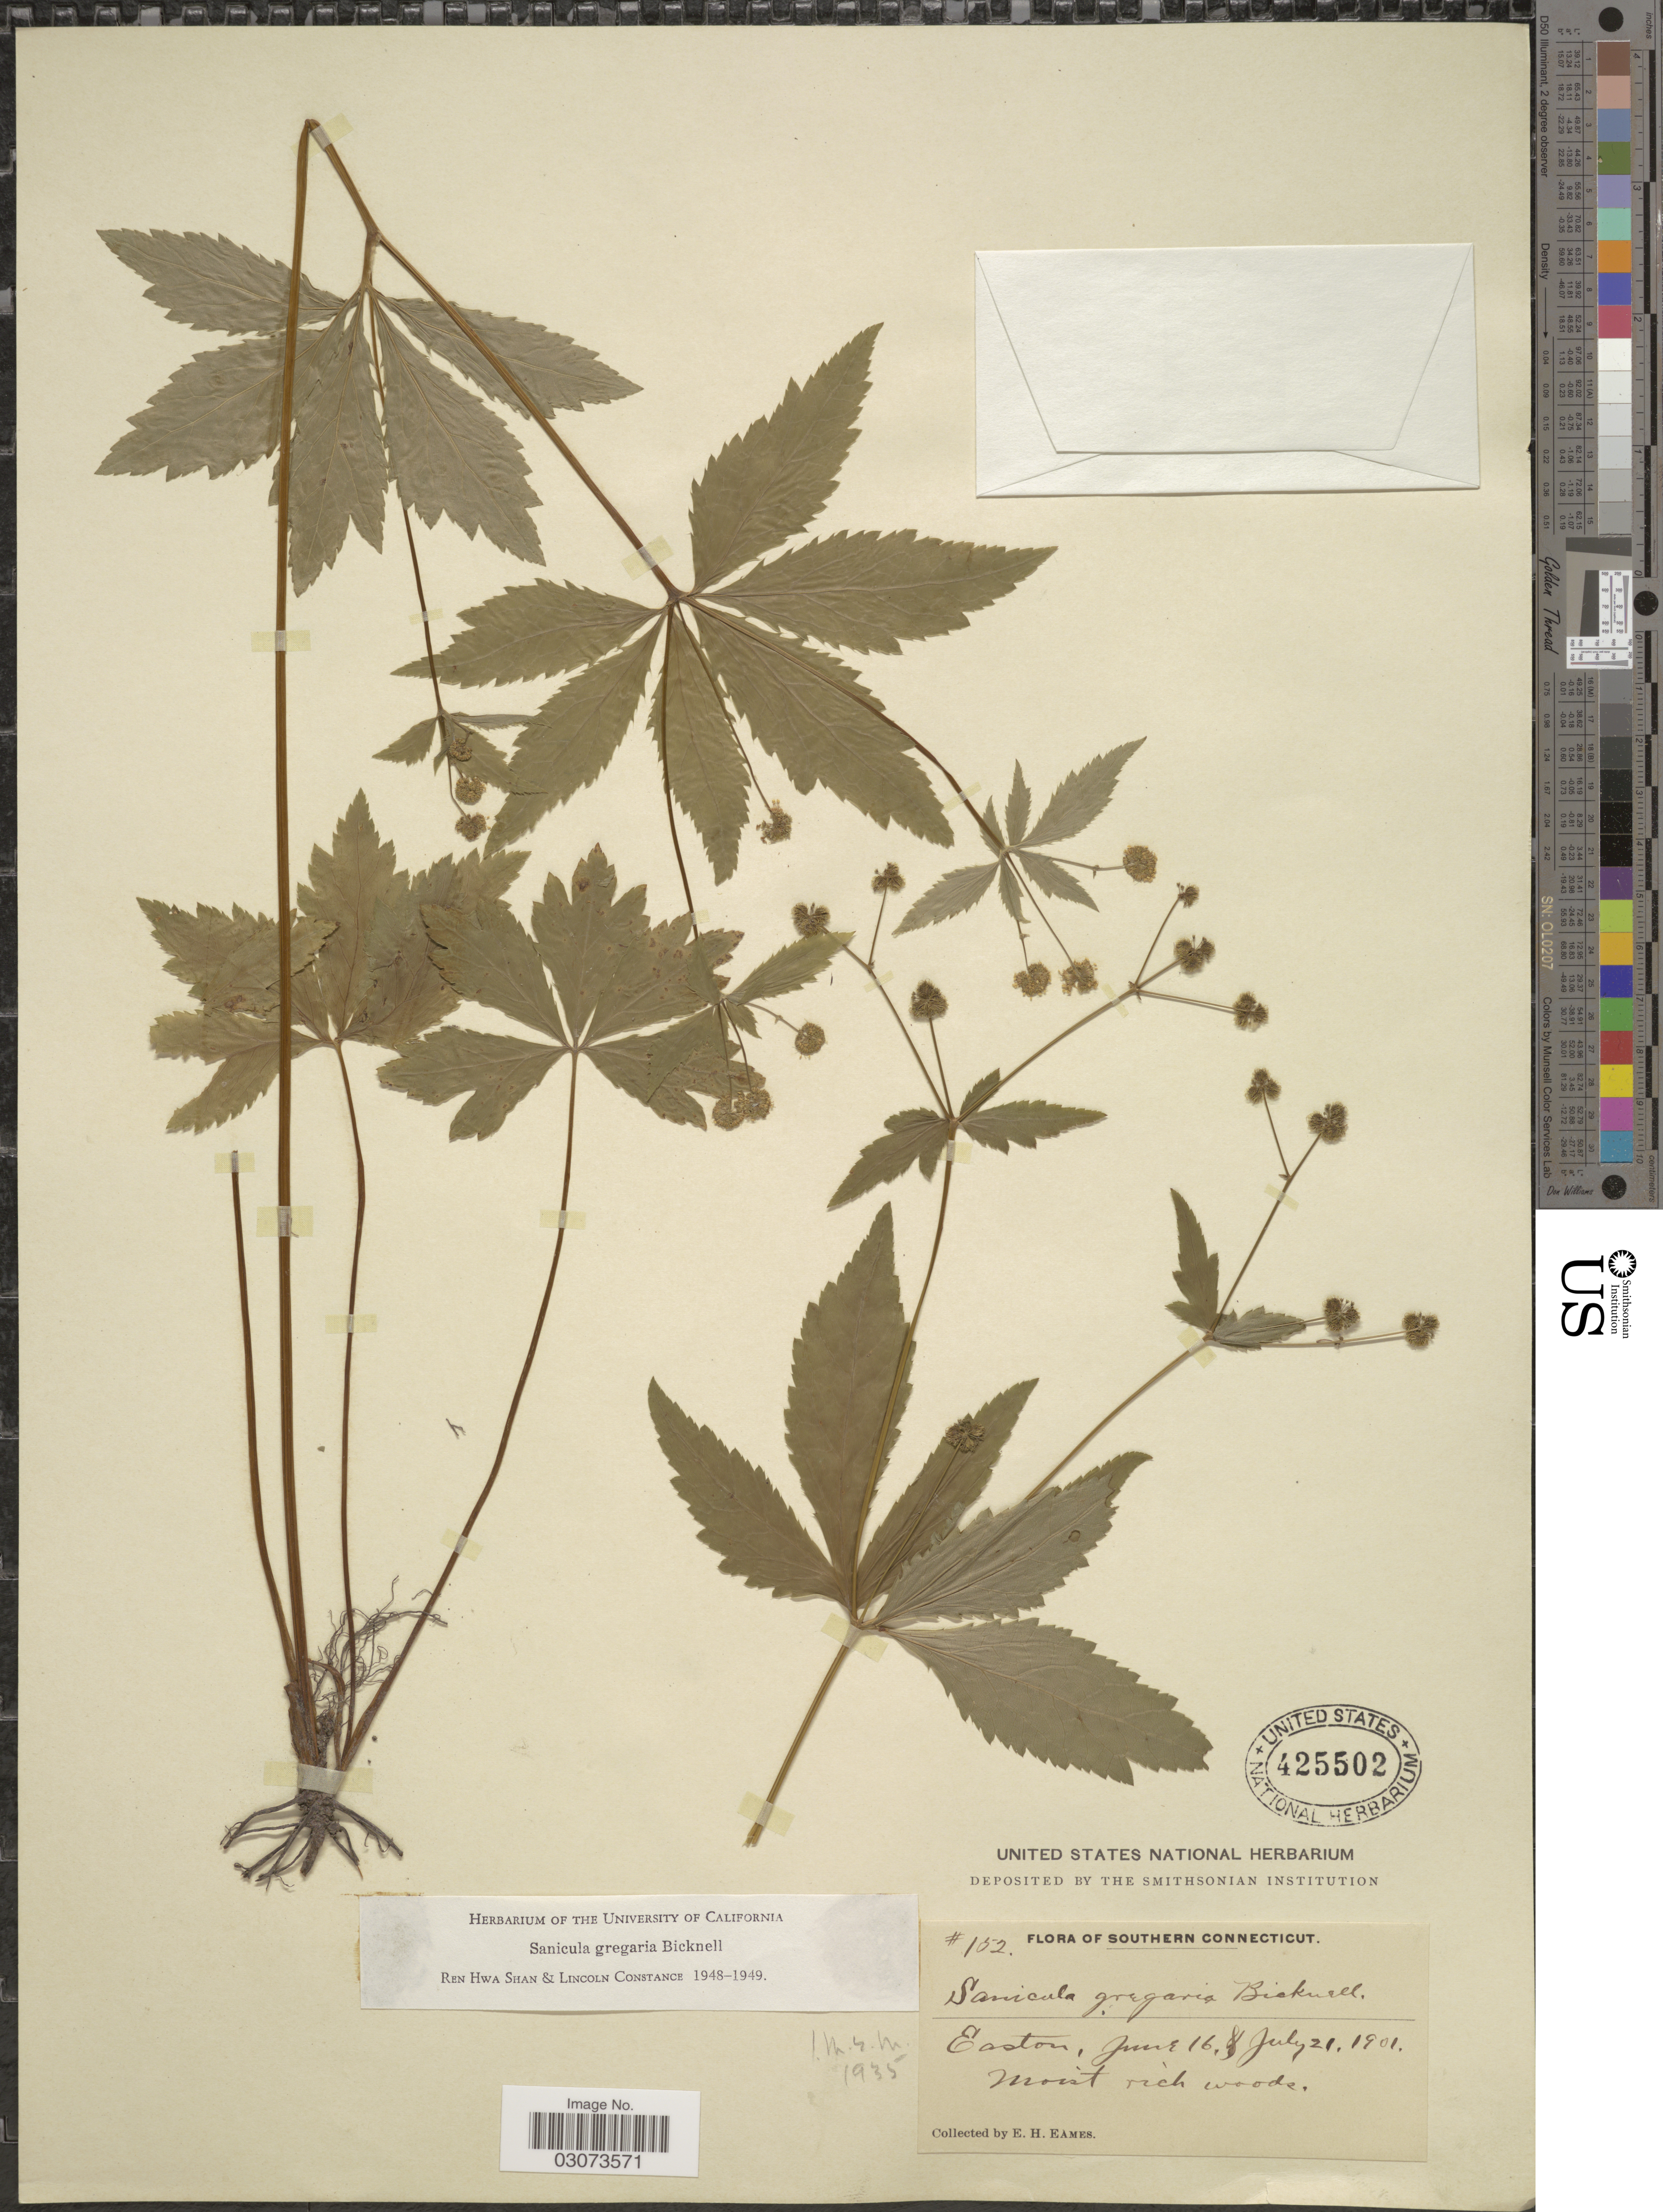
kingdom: Plantae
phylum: Tracheophyta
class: Magnoliopsida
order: Apiales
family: Apiaceae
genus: Sanicula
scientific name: Sanicula gregaria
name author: E.P. Bicknell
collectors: E. H. Eames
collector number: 152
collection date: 1901-06-16/1901-07-21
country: United States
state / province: Connecticut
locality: Southern Connecticut. Easton.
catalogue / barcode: US 425502